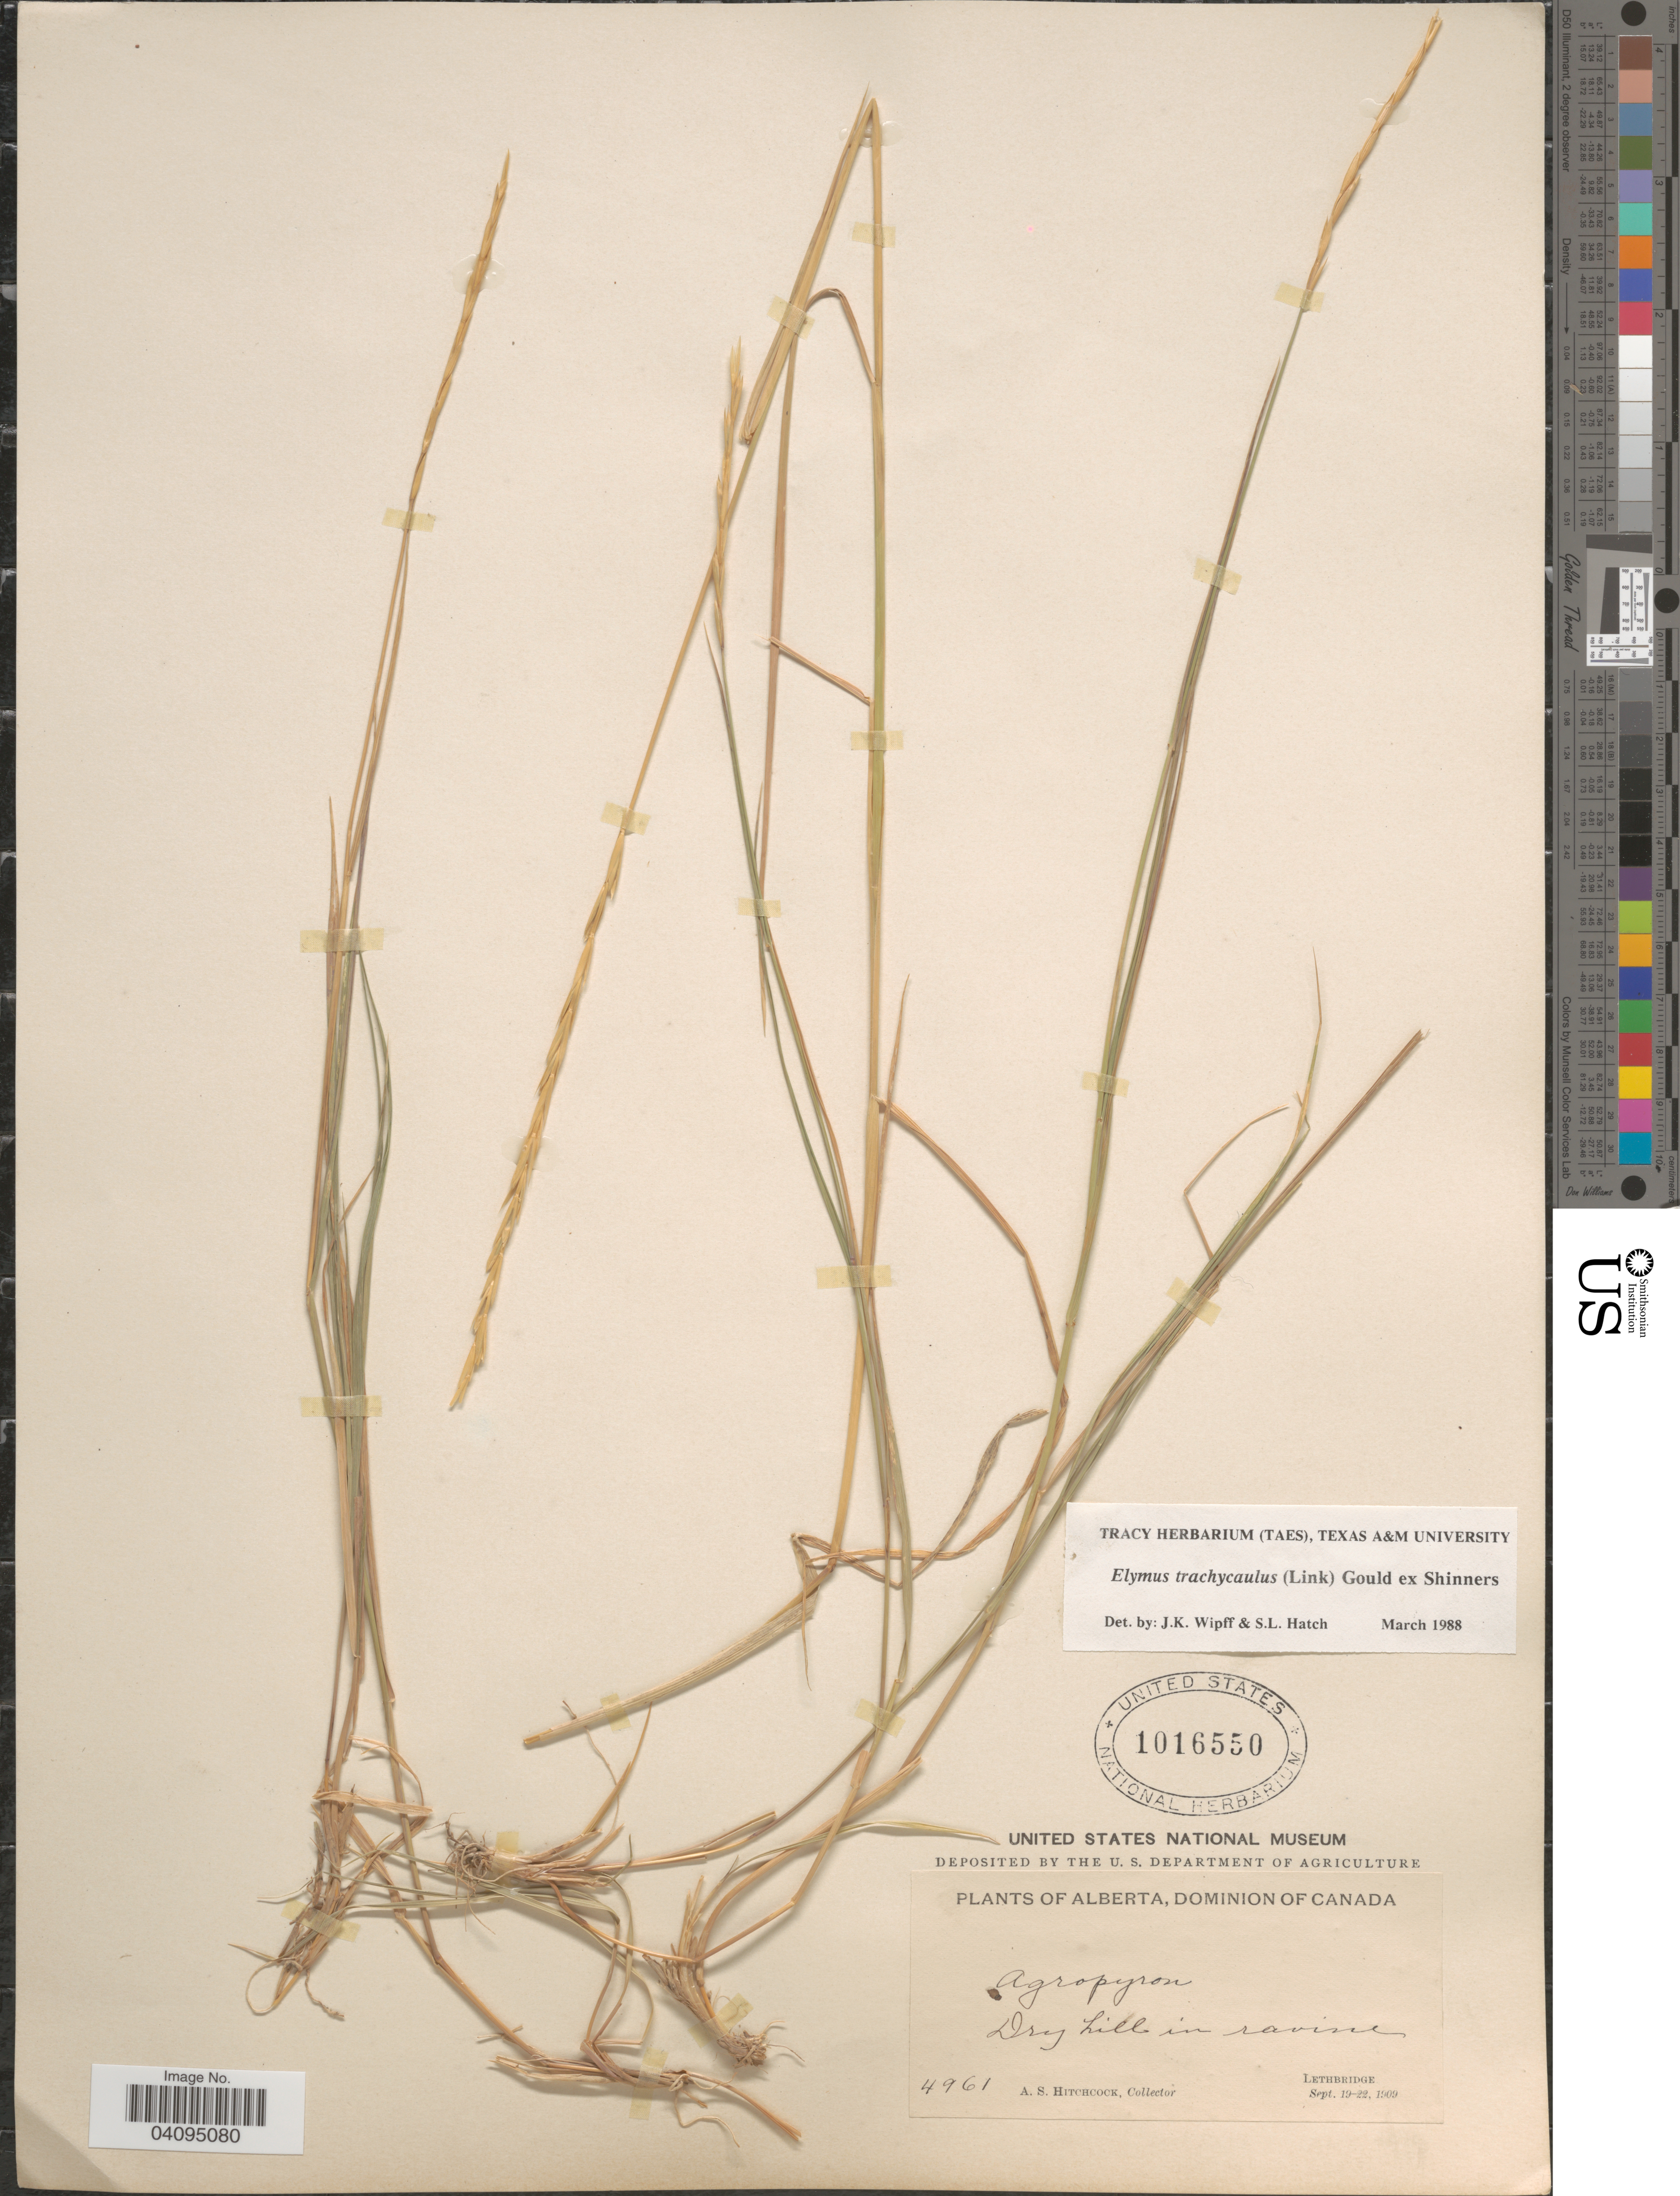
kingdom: Plantae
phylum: Tracheophyta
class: Liliopsida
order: Poales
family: Poaceae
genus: Elymus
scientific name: Elymus trachycaulus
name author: (Link) Gould ex Shinners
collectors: A. S. Hitchcock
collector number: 4961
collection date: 1909-09-19/1909-09-22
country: Canada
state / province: Alberta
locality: Dominion of Canada. Lethbridge.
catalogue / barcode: US 1016550